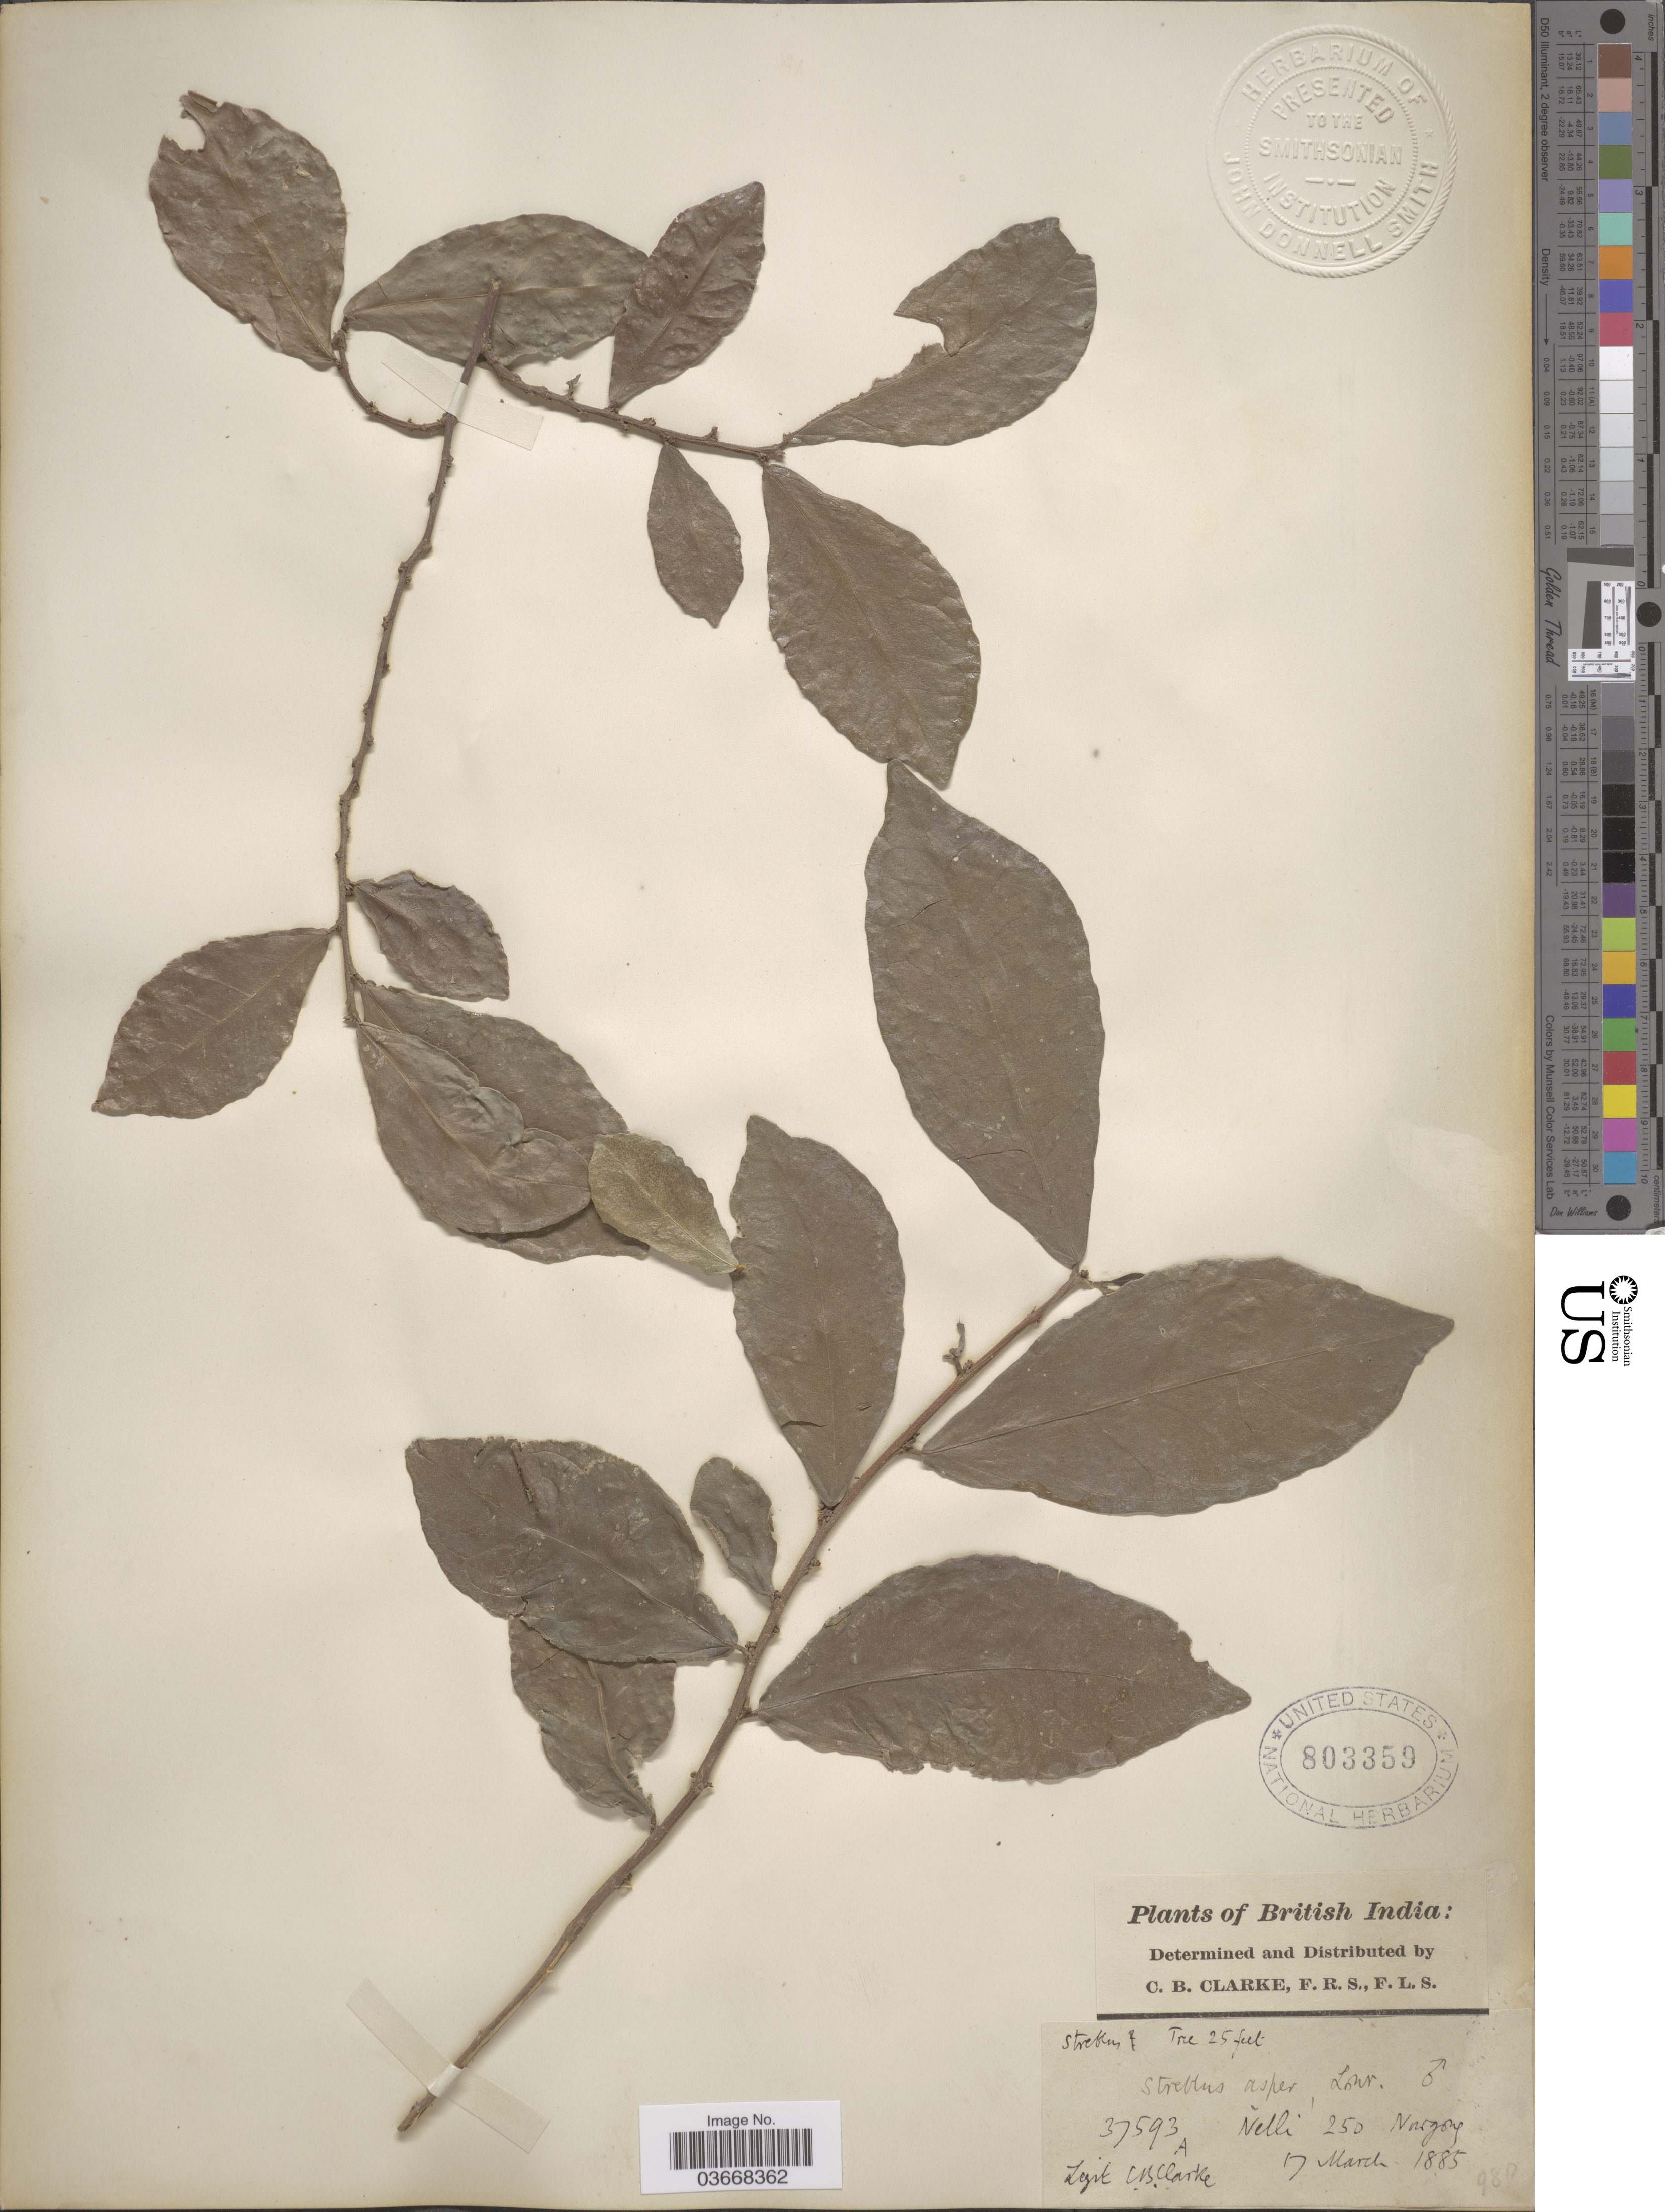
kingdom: Plantae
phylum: Tracheophyta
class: Magnoliopsida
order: Rosales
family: Moraceae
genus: Streblus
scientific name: Streblus asper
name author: Lour.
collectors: C. B. Clarke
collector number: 37593A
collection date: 1885-03-17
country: India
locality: British India. Nelli, Nowgong.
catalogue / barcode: US 803359